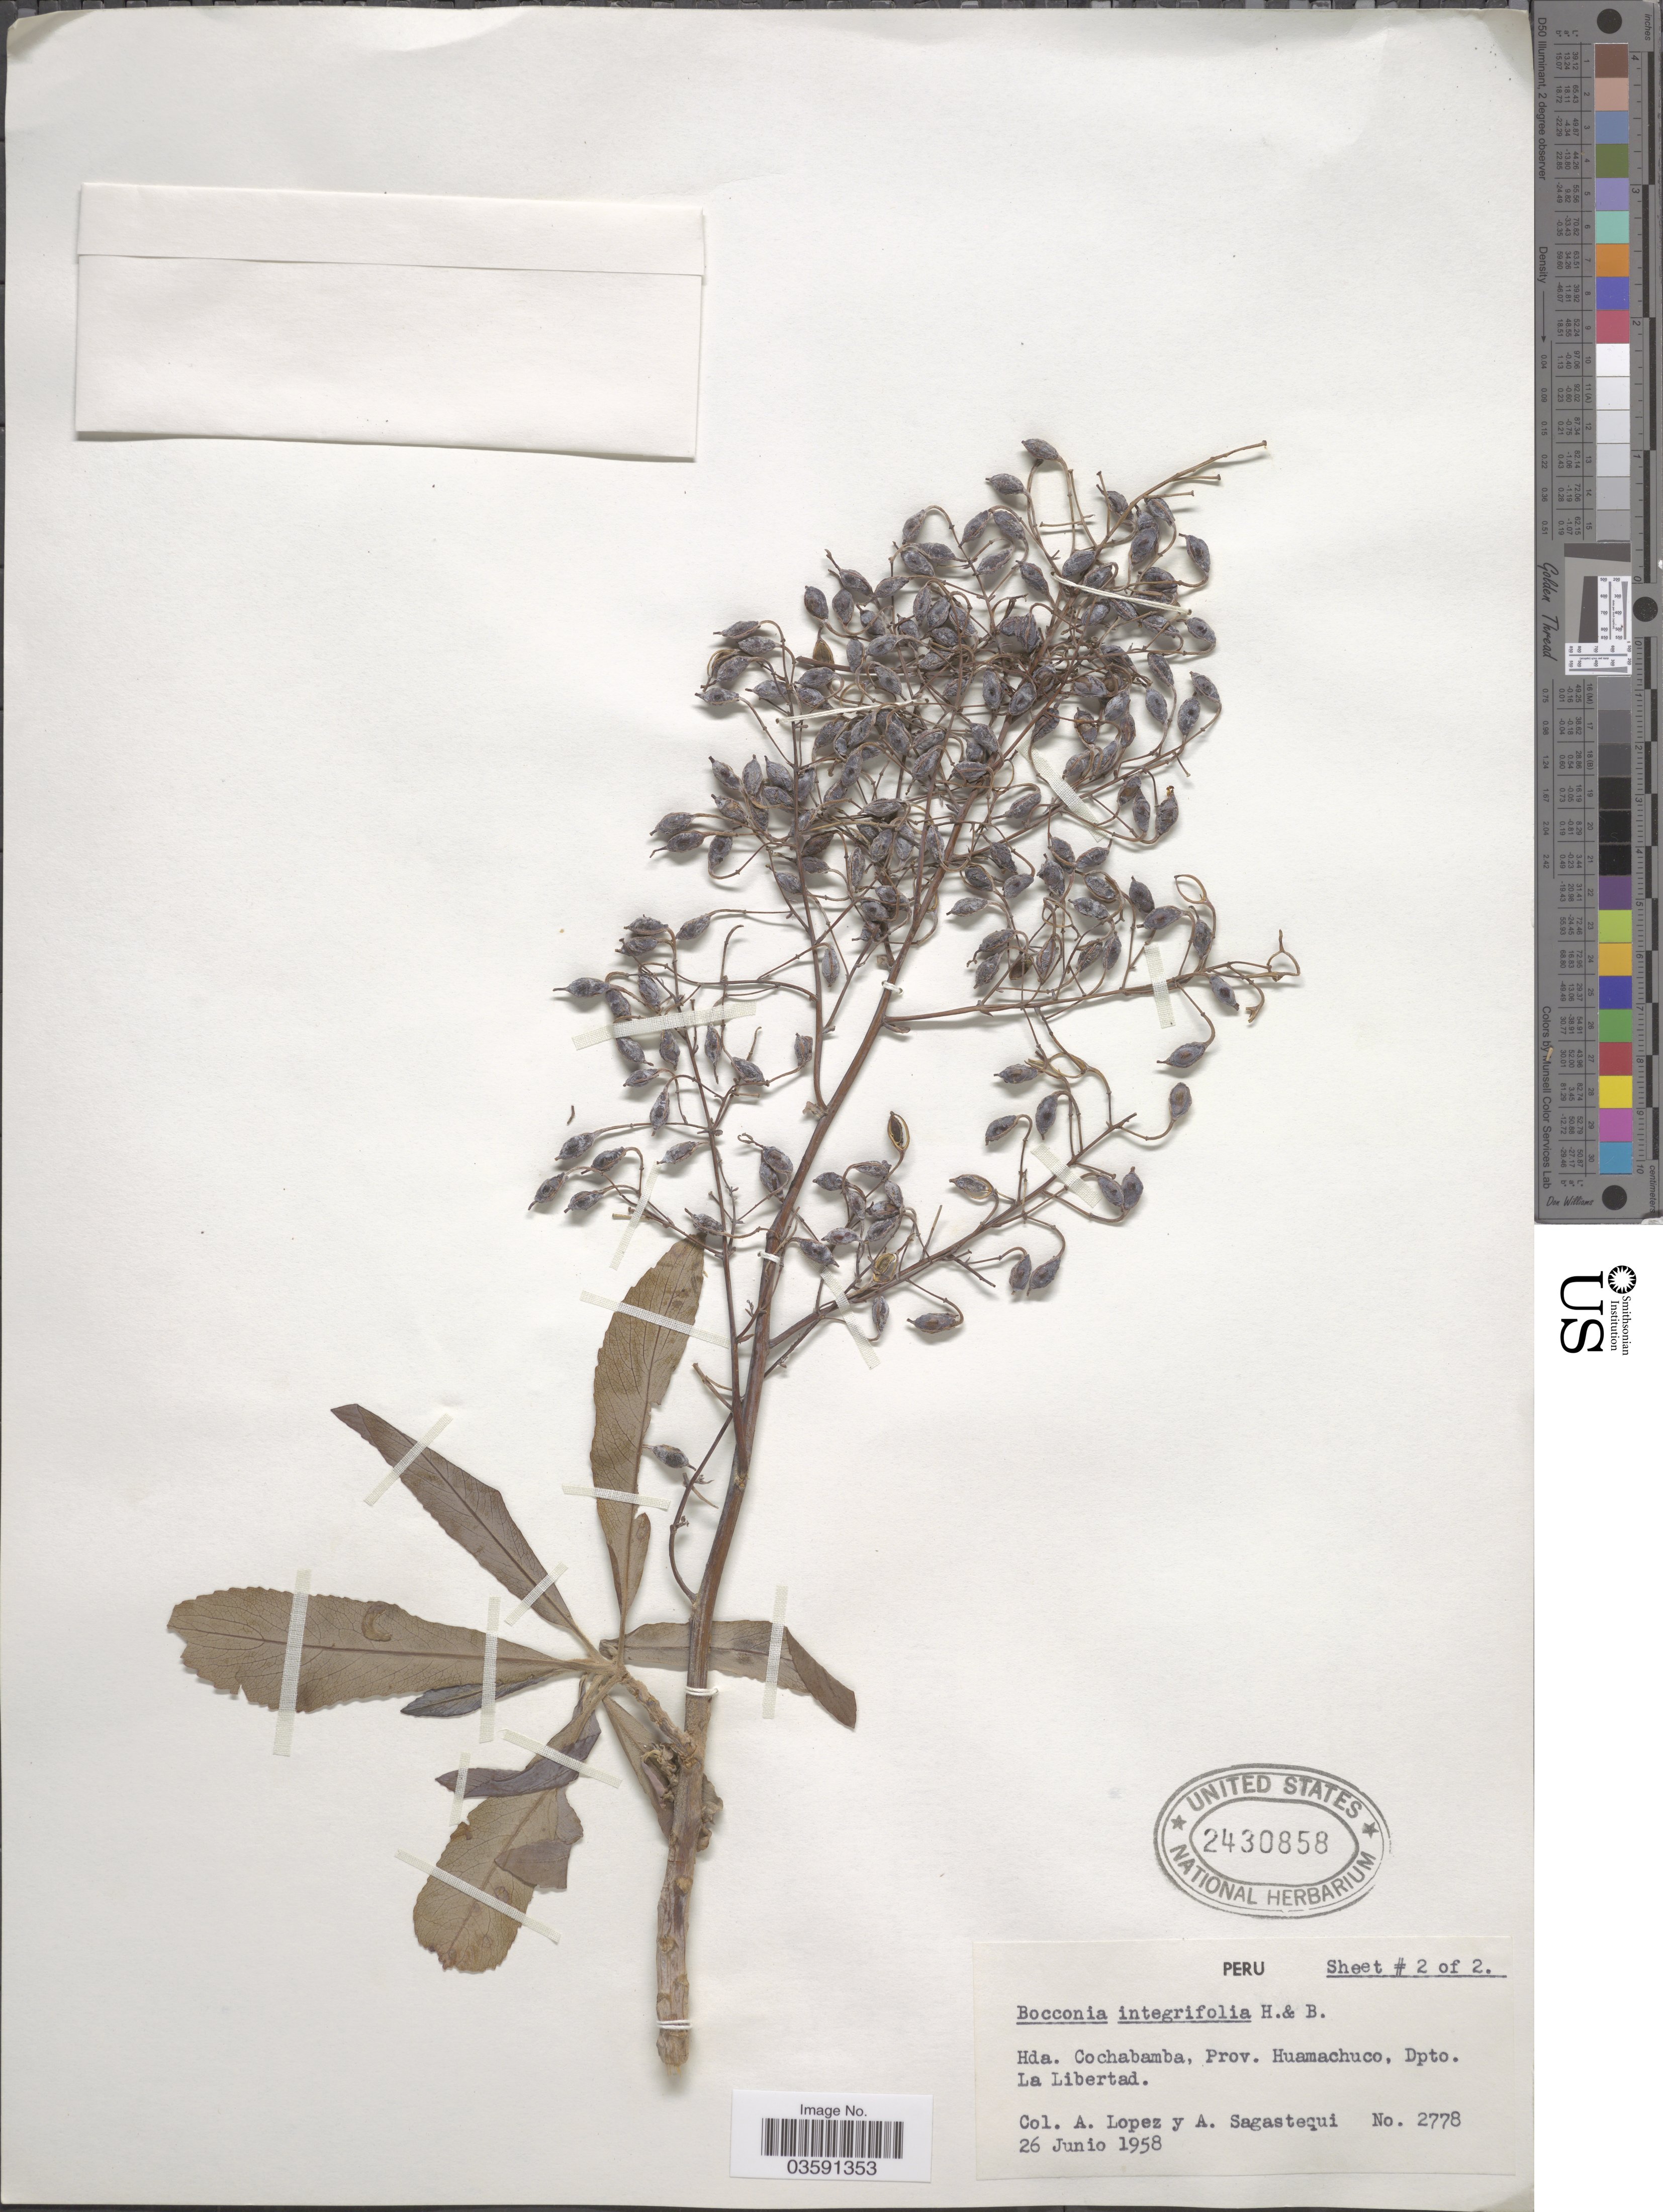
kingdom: Plantae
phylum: Tracheophyta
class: Magnoliopsida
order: Ranunculales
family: Papaveraceae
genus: Bocconia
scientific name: Bocconia integrifolia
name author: Bonpl.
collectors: A. Lopez & A. Sagastegui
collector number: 2778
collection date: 1958-06-26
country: Peru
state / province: La Libertad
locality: Hda. Cochabamba, Prov. Huamachuco Dpto. La Libertad.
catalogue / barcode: US 2430858